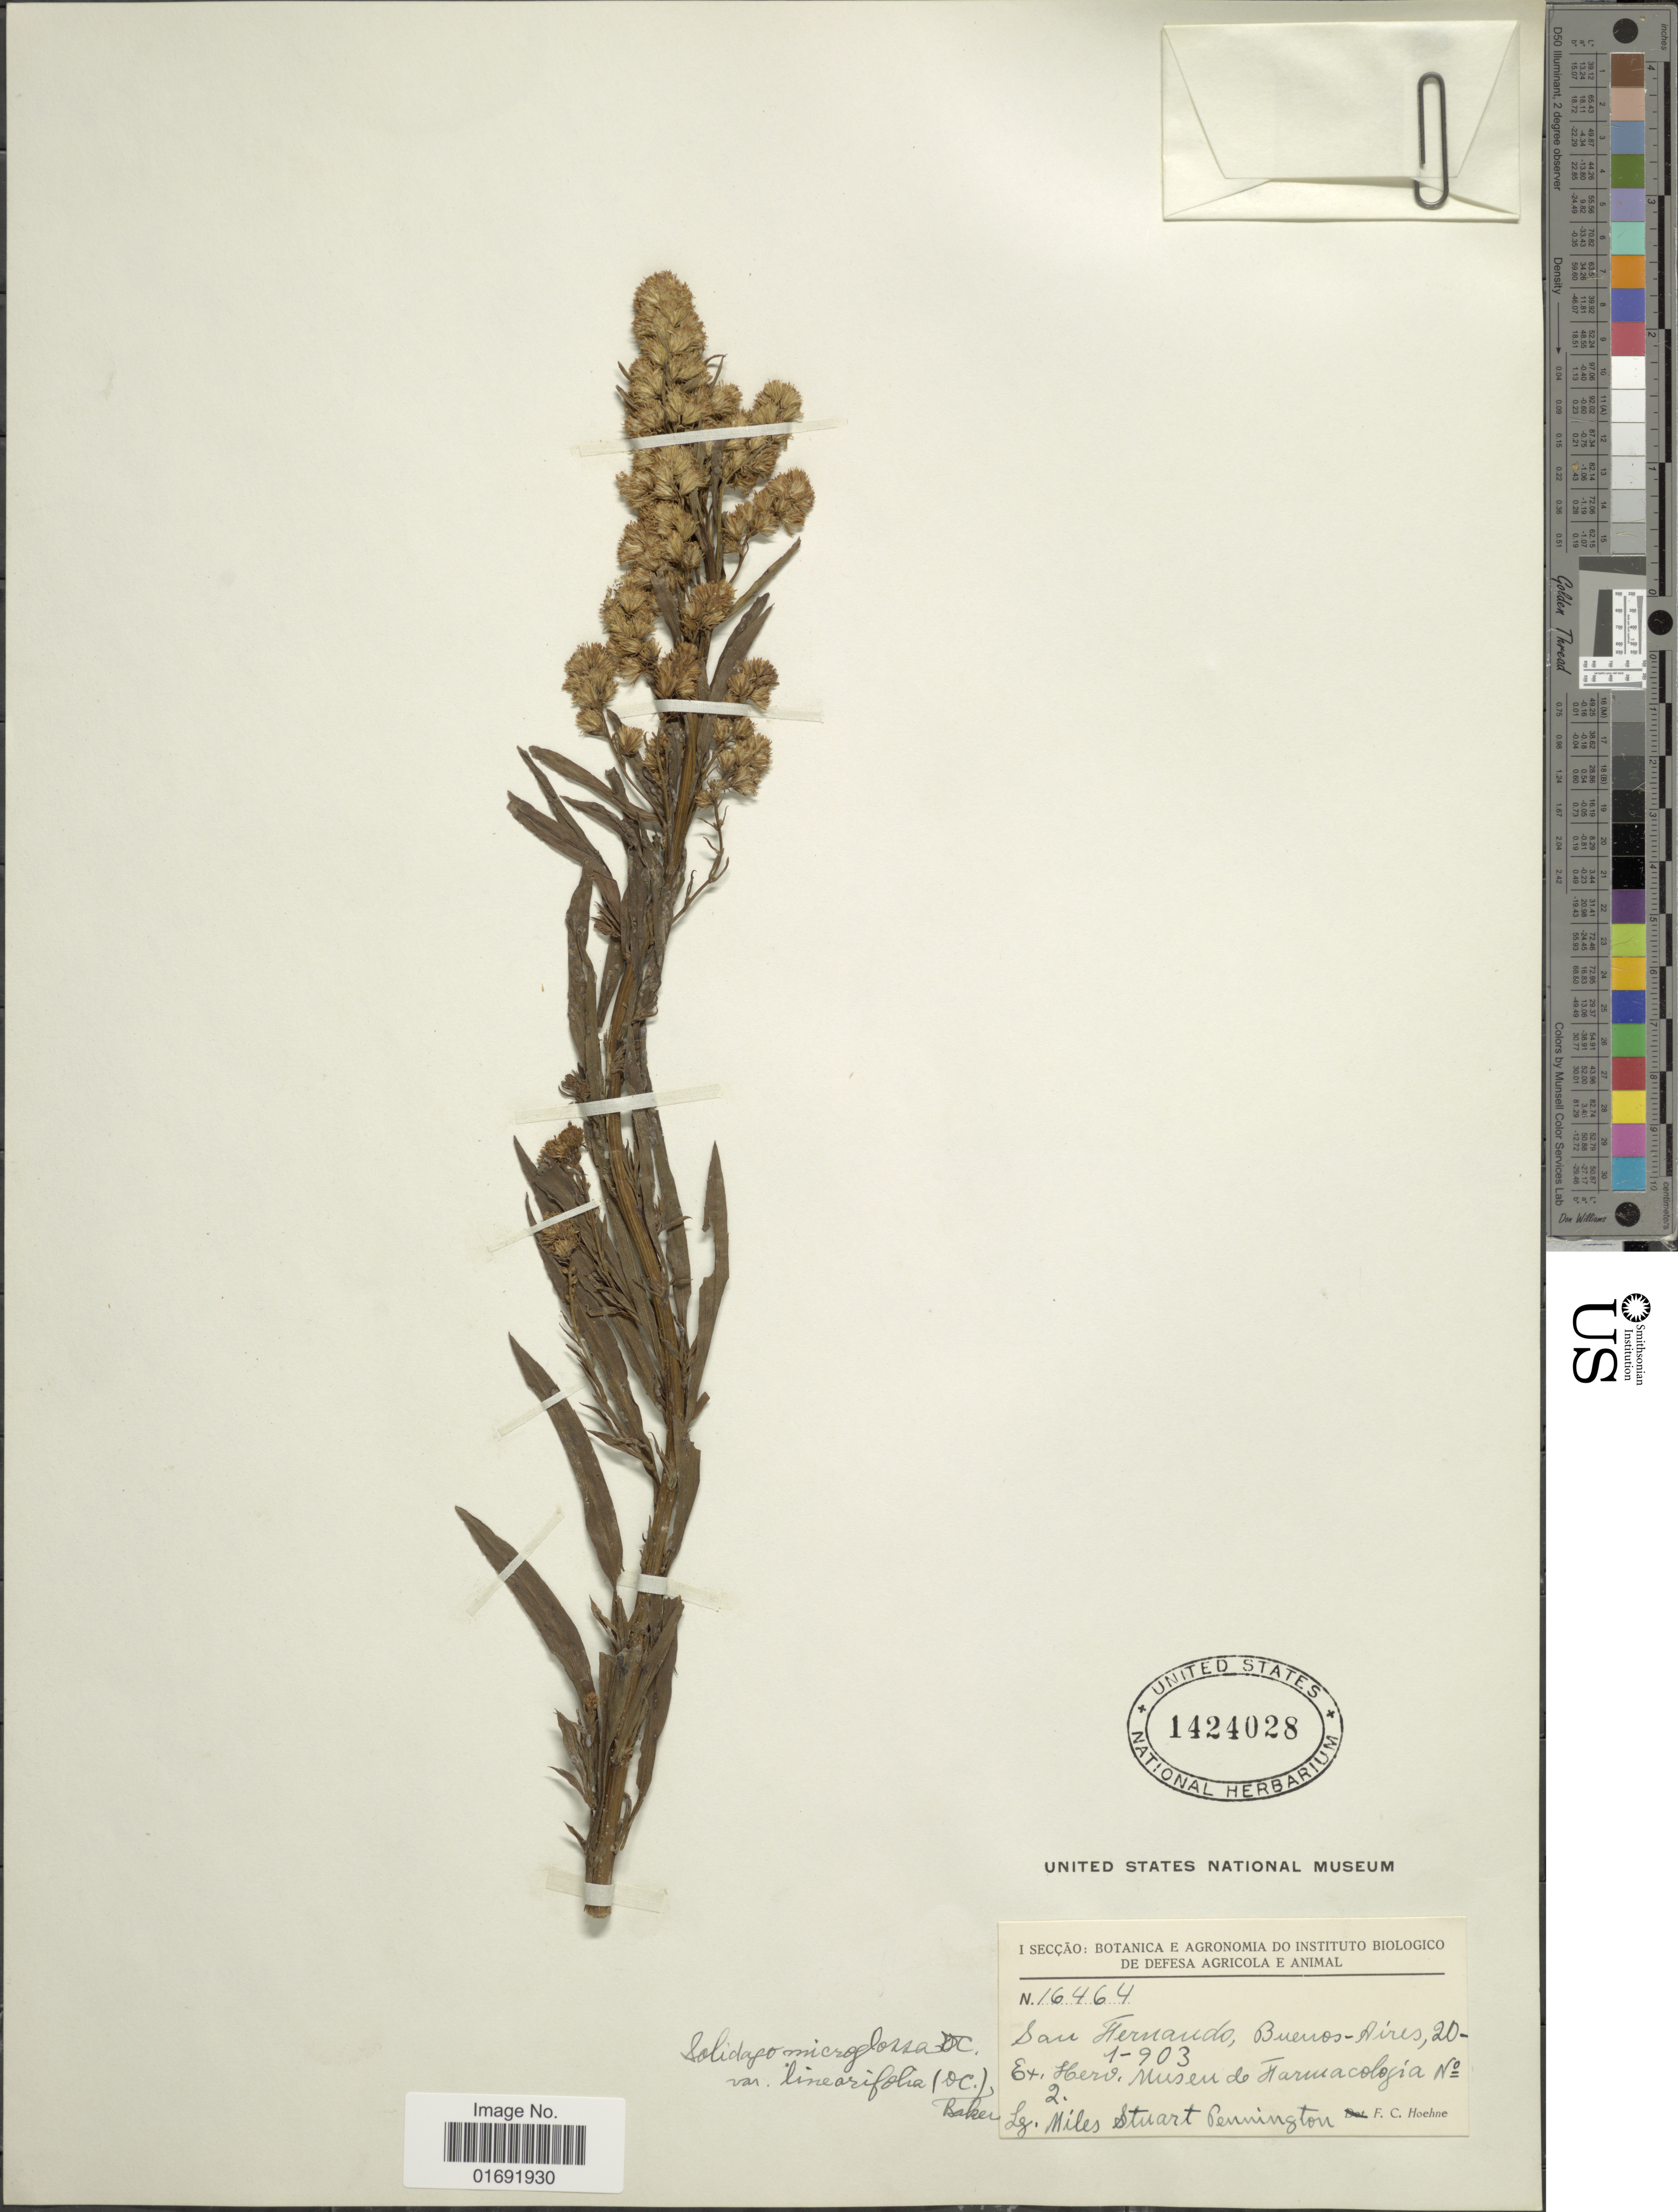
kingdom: Plantae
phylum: Tracheophyta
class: Magnoliopsida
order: Asterales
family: Asteraceae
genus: Solidago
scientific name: Solidago chilensis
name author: Meyen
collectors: M. Pennington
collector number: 16464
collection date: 1903-01-20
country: Argentina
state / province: Buenos Aires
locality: San Fernando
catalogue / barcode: US 1424028